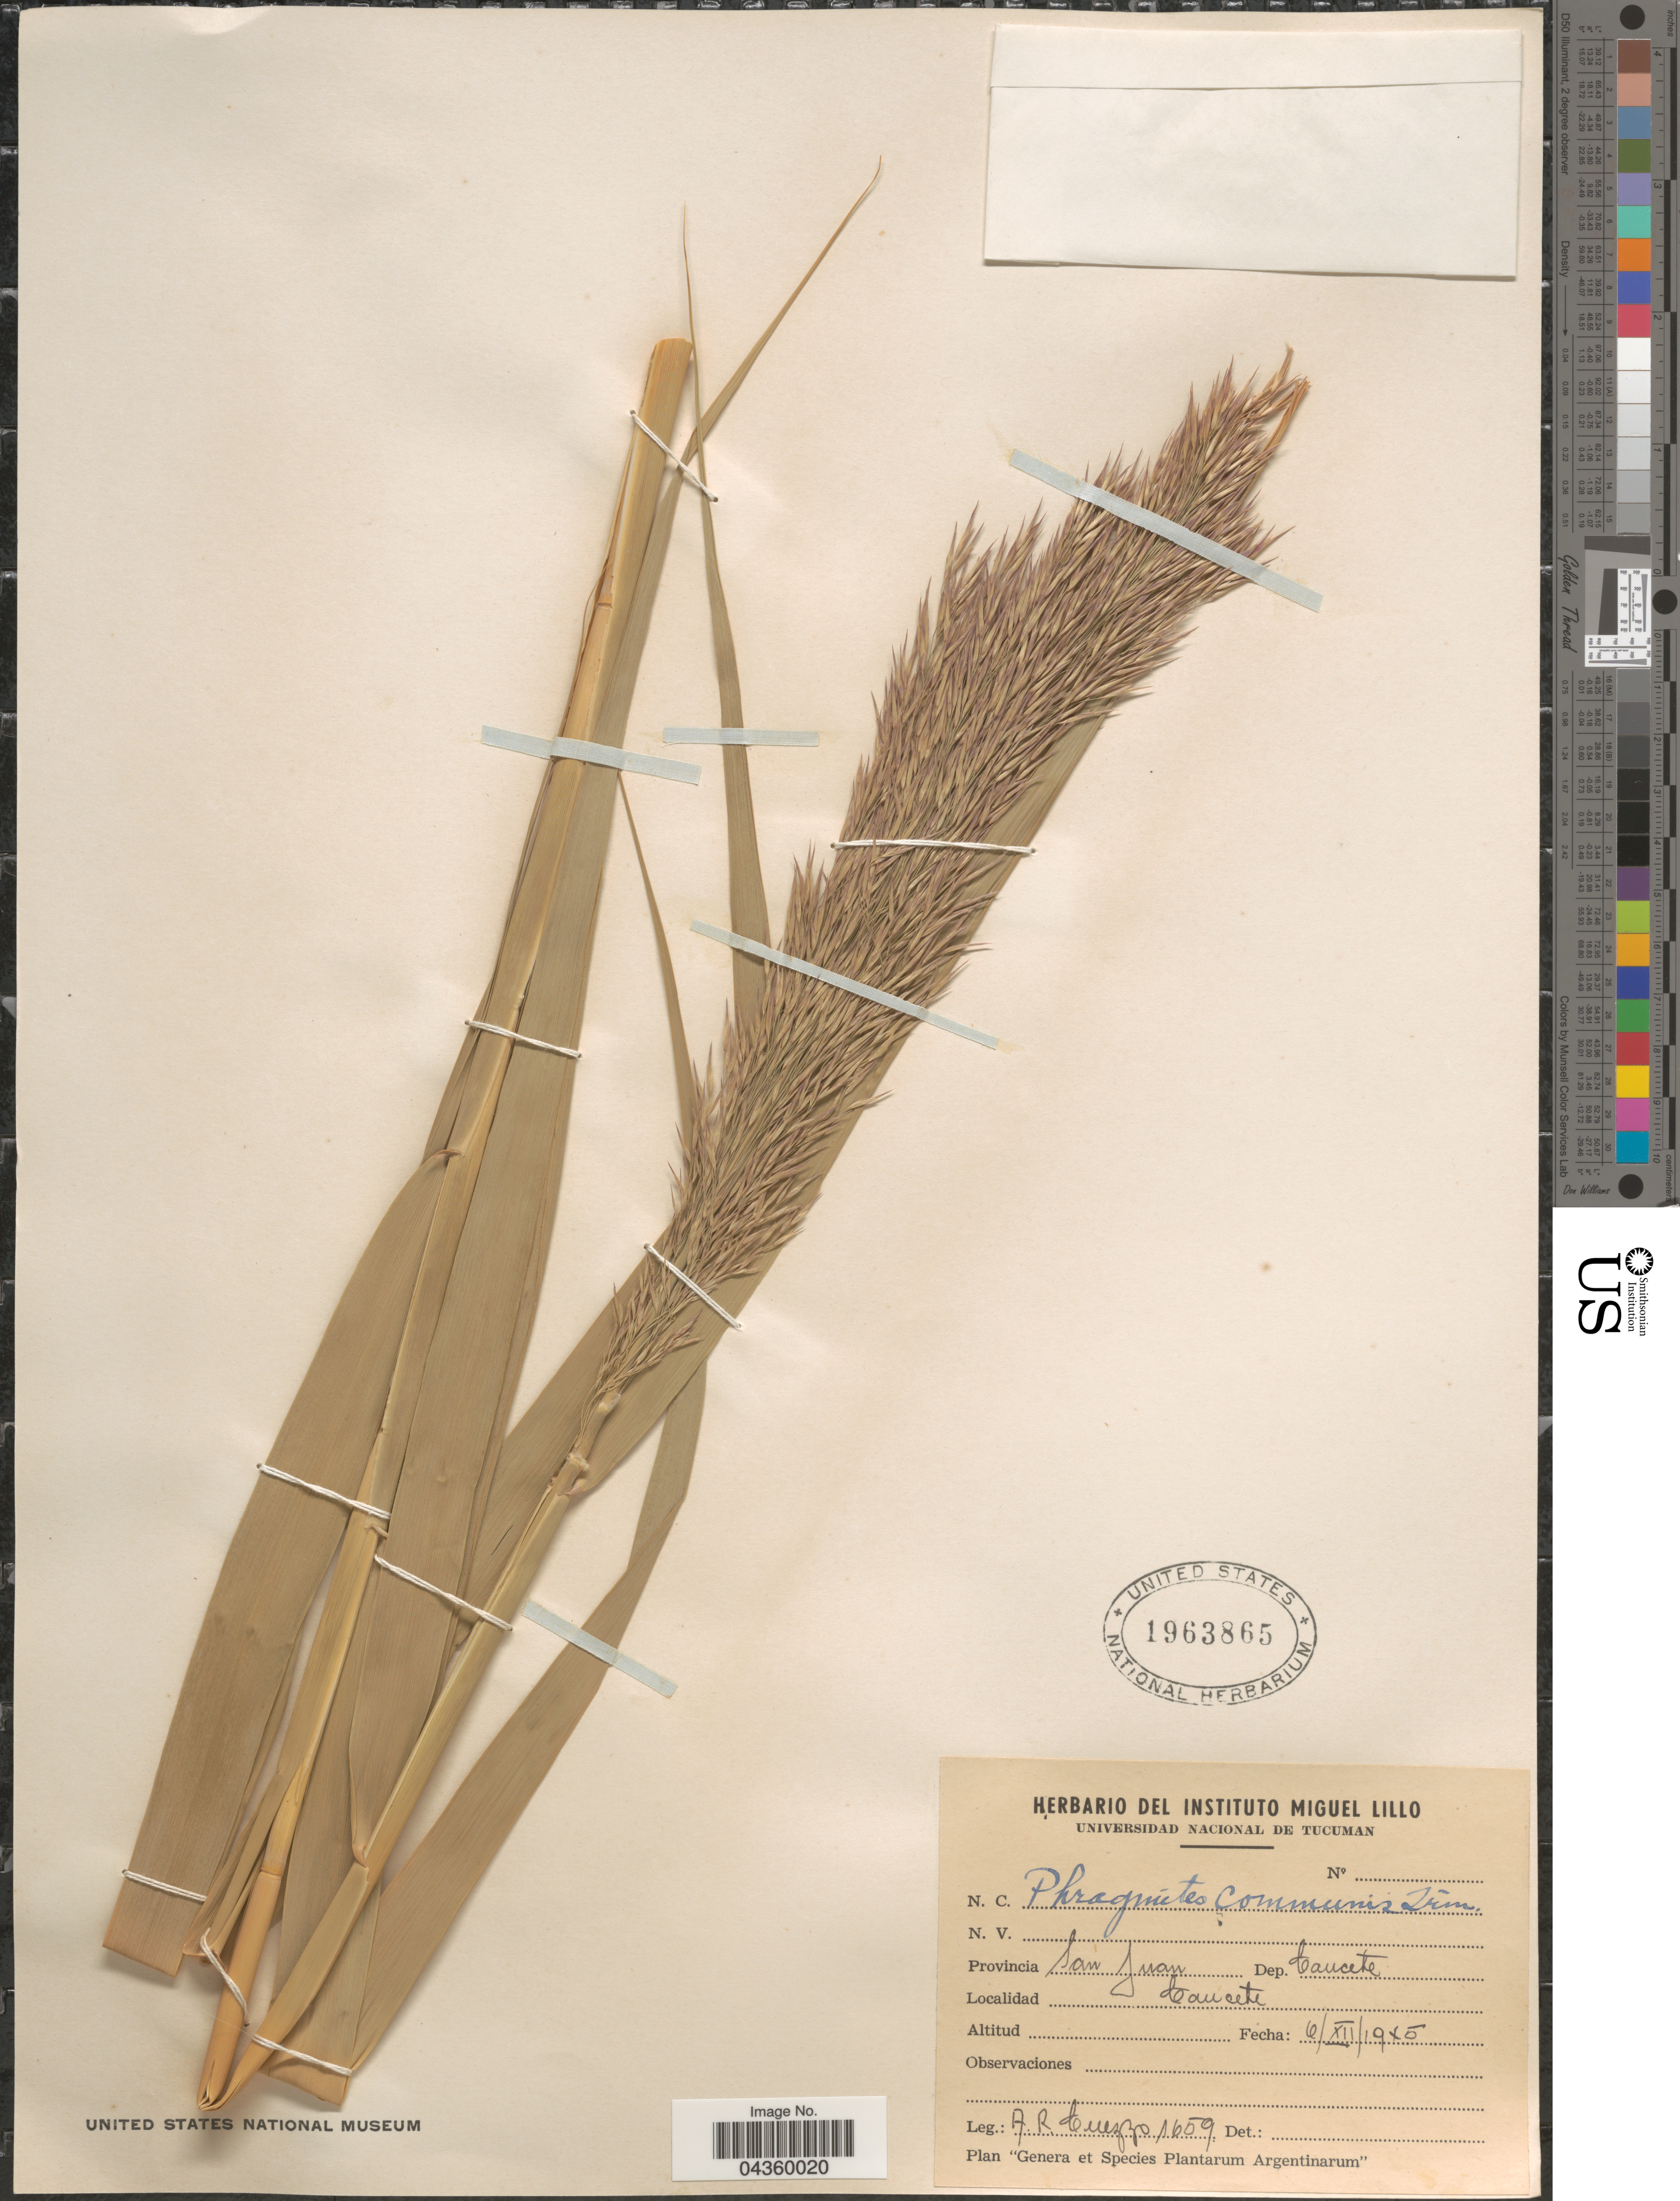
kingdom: Plantae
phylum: Tracheophyta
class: Liliopsida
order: Poales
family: Poaceae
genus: Phragmites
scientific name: Phragmites australis subsp. americanus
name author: Saltonstall & et al.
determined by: Soreng, Robert J., Research Associate (BOT), Smithsonian Institution - National Museum of Natural History (UNITED STATES)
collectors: A. Cuezzo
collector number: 1659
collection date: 1945-12-06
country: Argentina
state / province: San Juan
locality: Dept. Caucete. Caucete.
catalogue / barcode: US 1963865